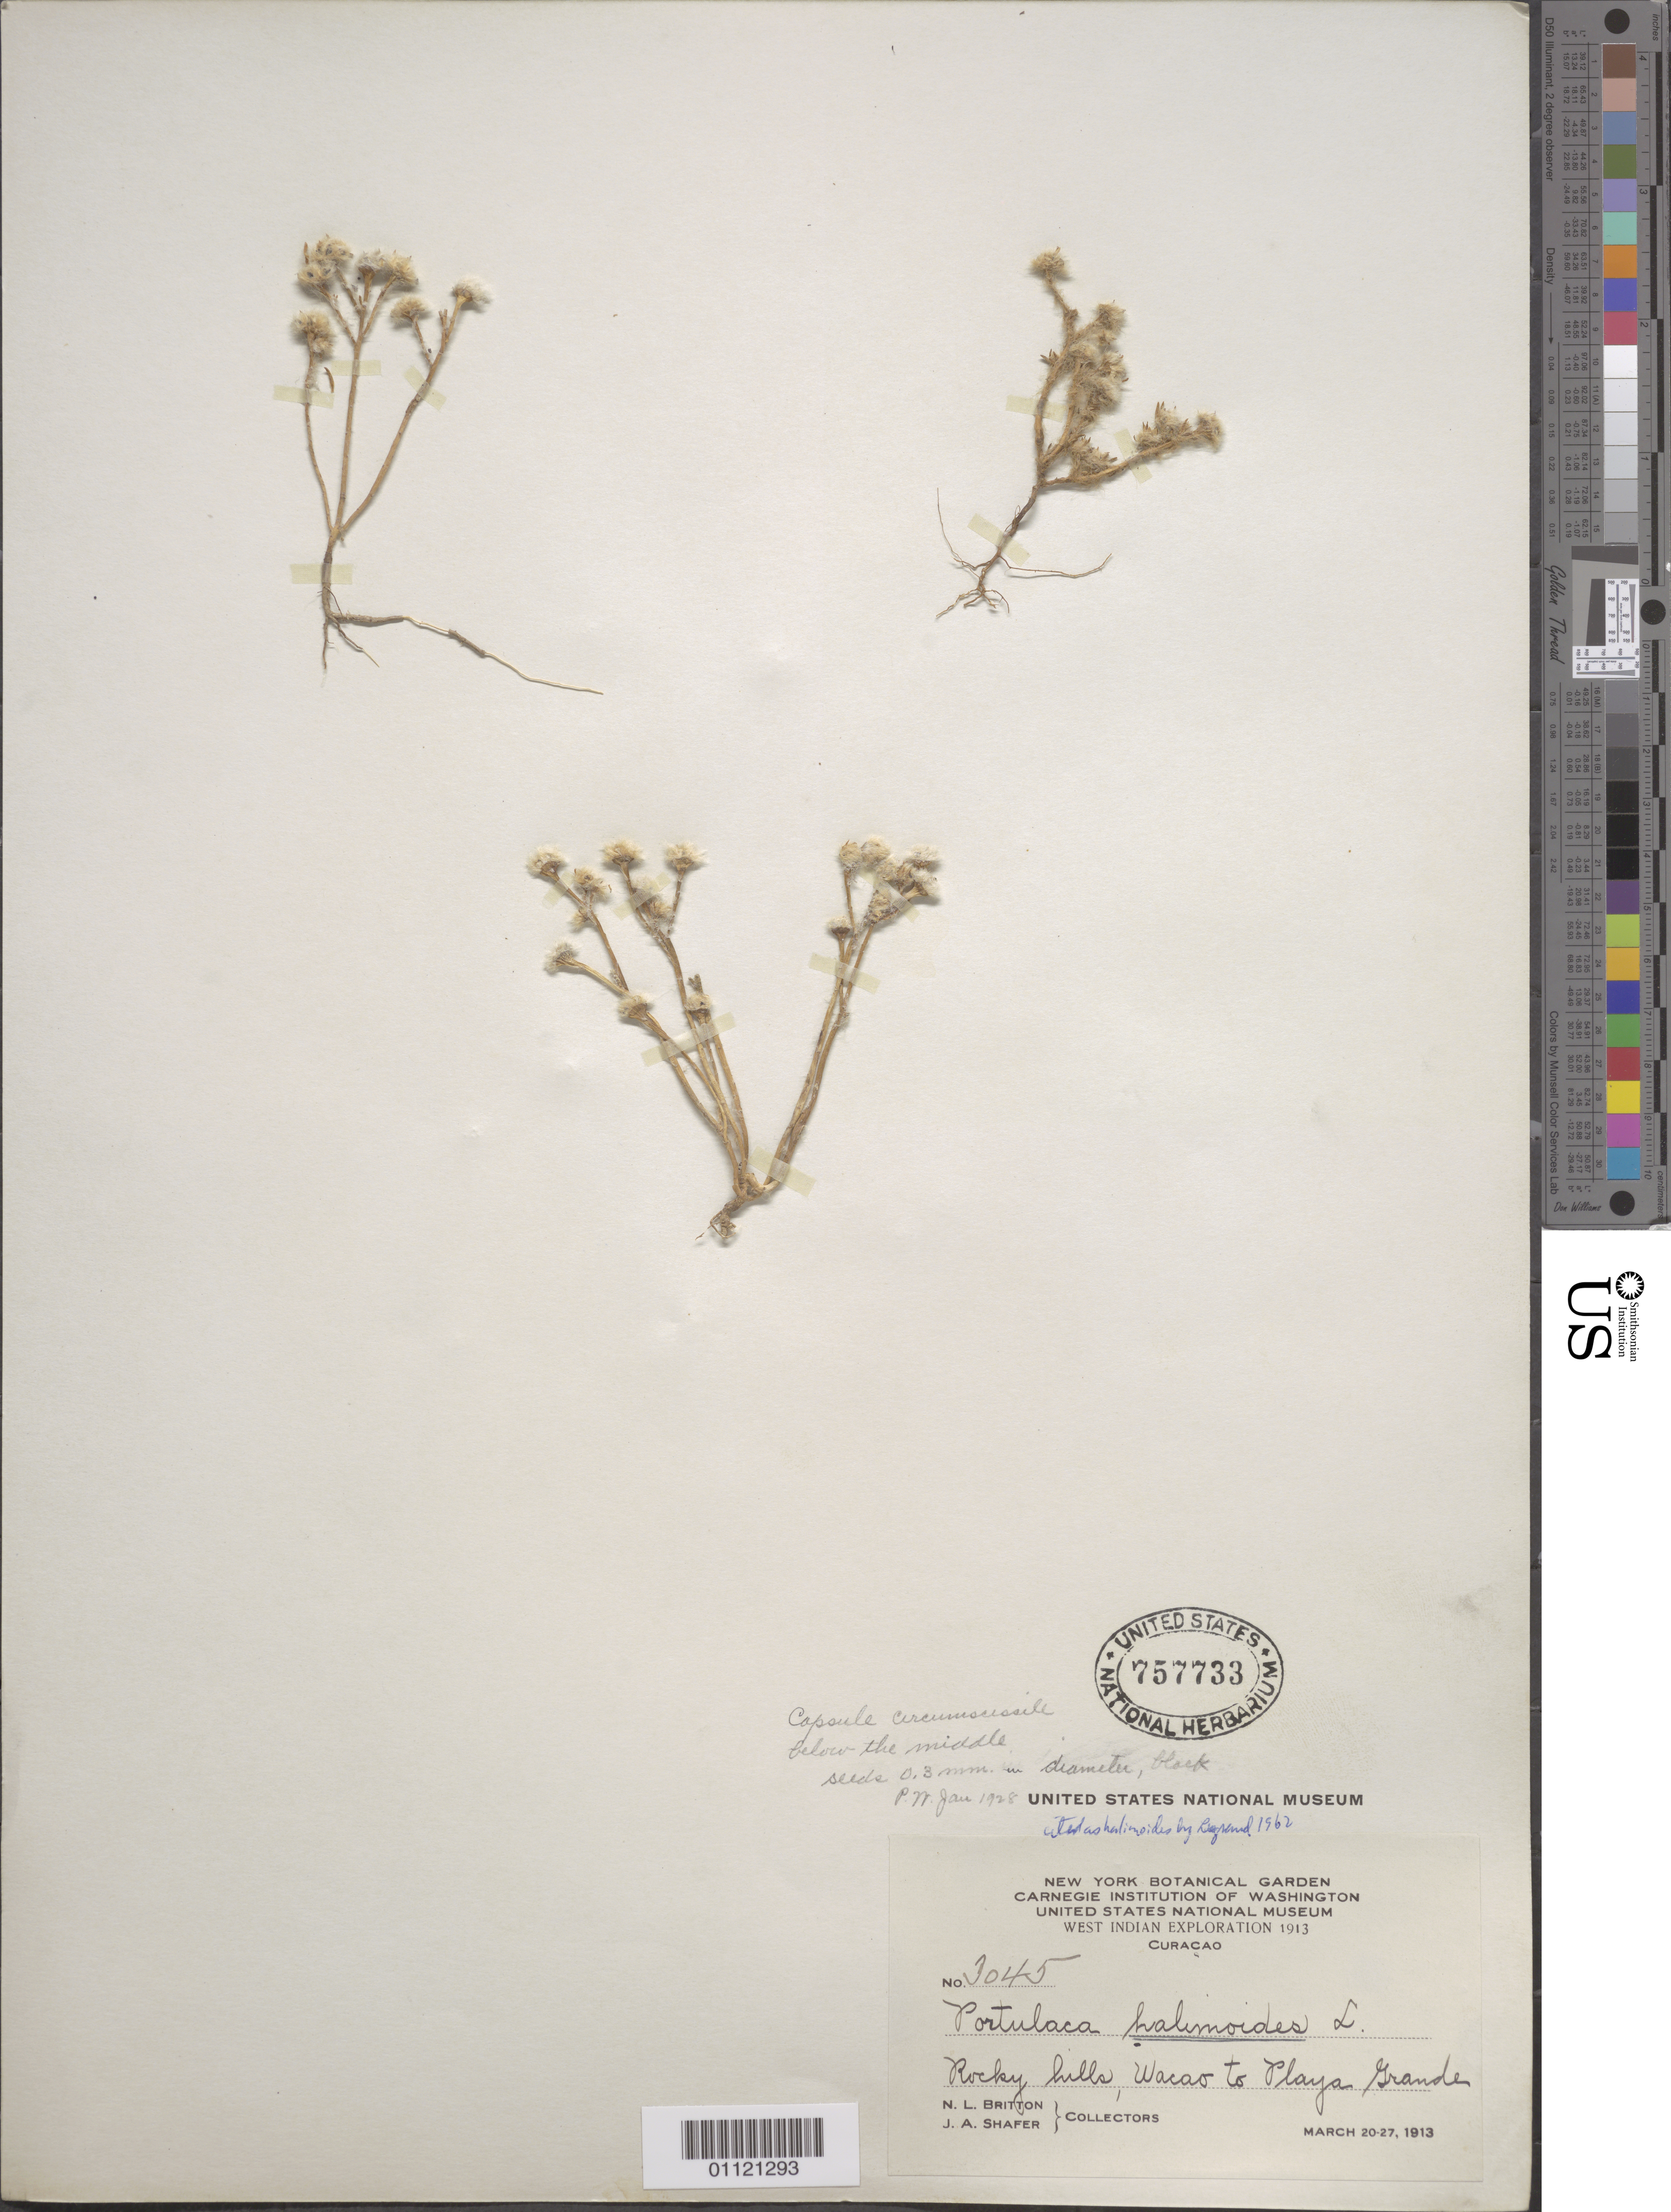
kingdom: Plantae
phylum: Tracheophyta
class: Magnoliopsida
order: Caryophyllales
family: Portulacaceae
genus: Portulaca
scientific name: Portulaca halimoides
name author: L.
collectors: N. Britton & J. A. Shafer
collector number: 3045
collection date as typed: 20 Mar 1913 to 27 Mar 1913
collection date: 1913-03-20/1913-03-27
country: Curaçao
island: Curaçao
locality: Rocky hills, Wacao to Playa Grande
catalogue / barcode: US 757733